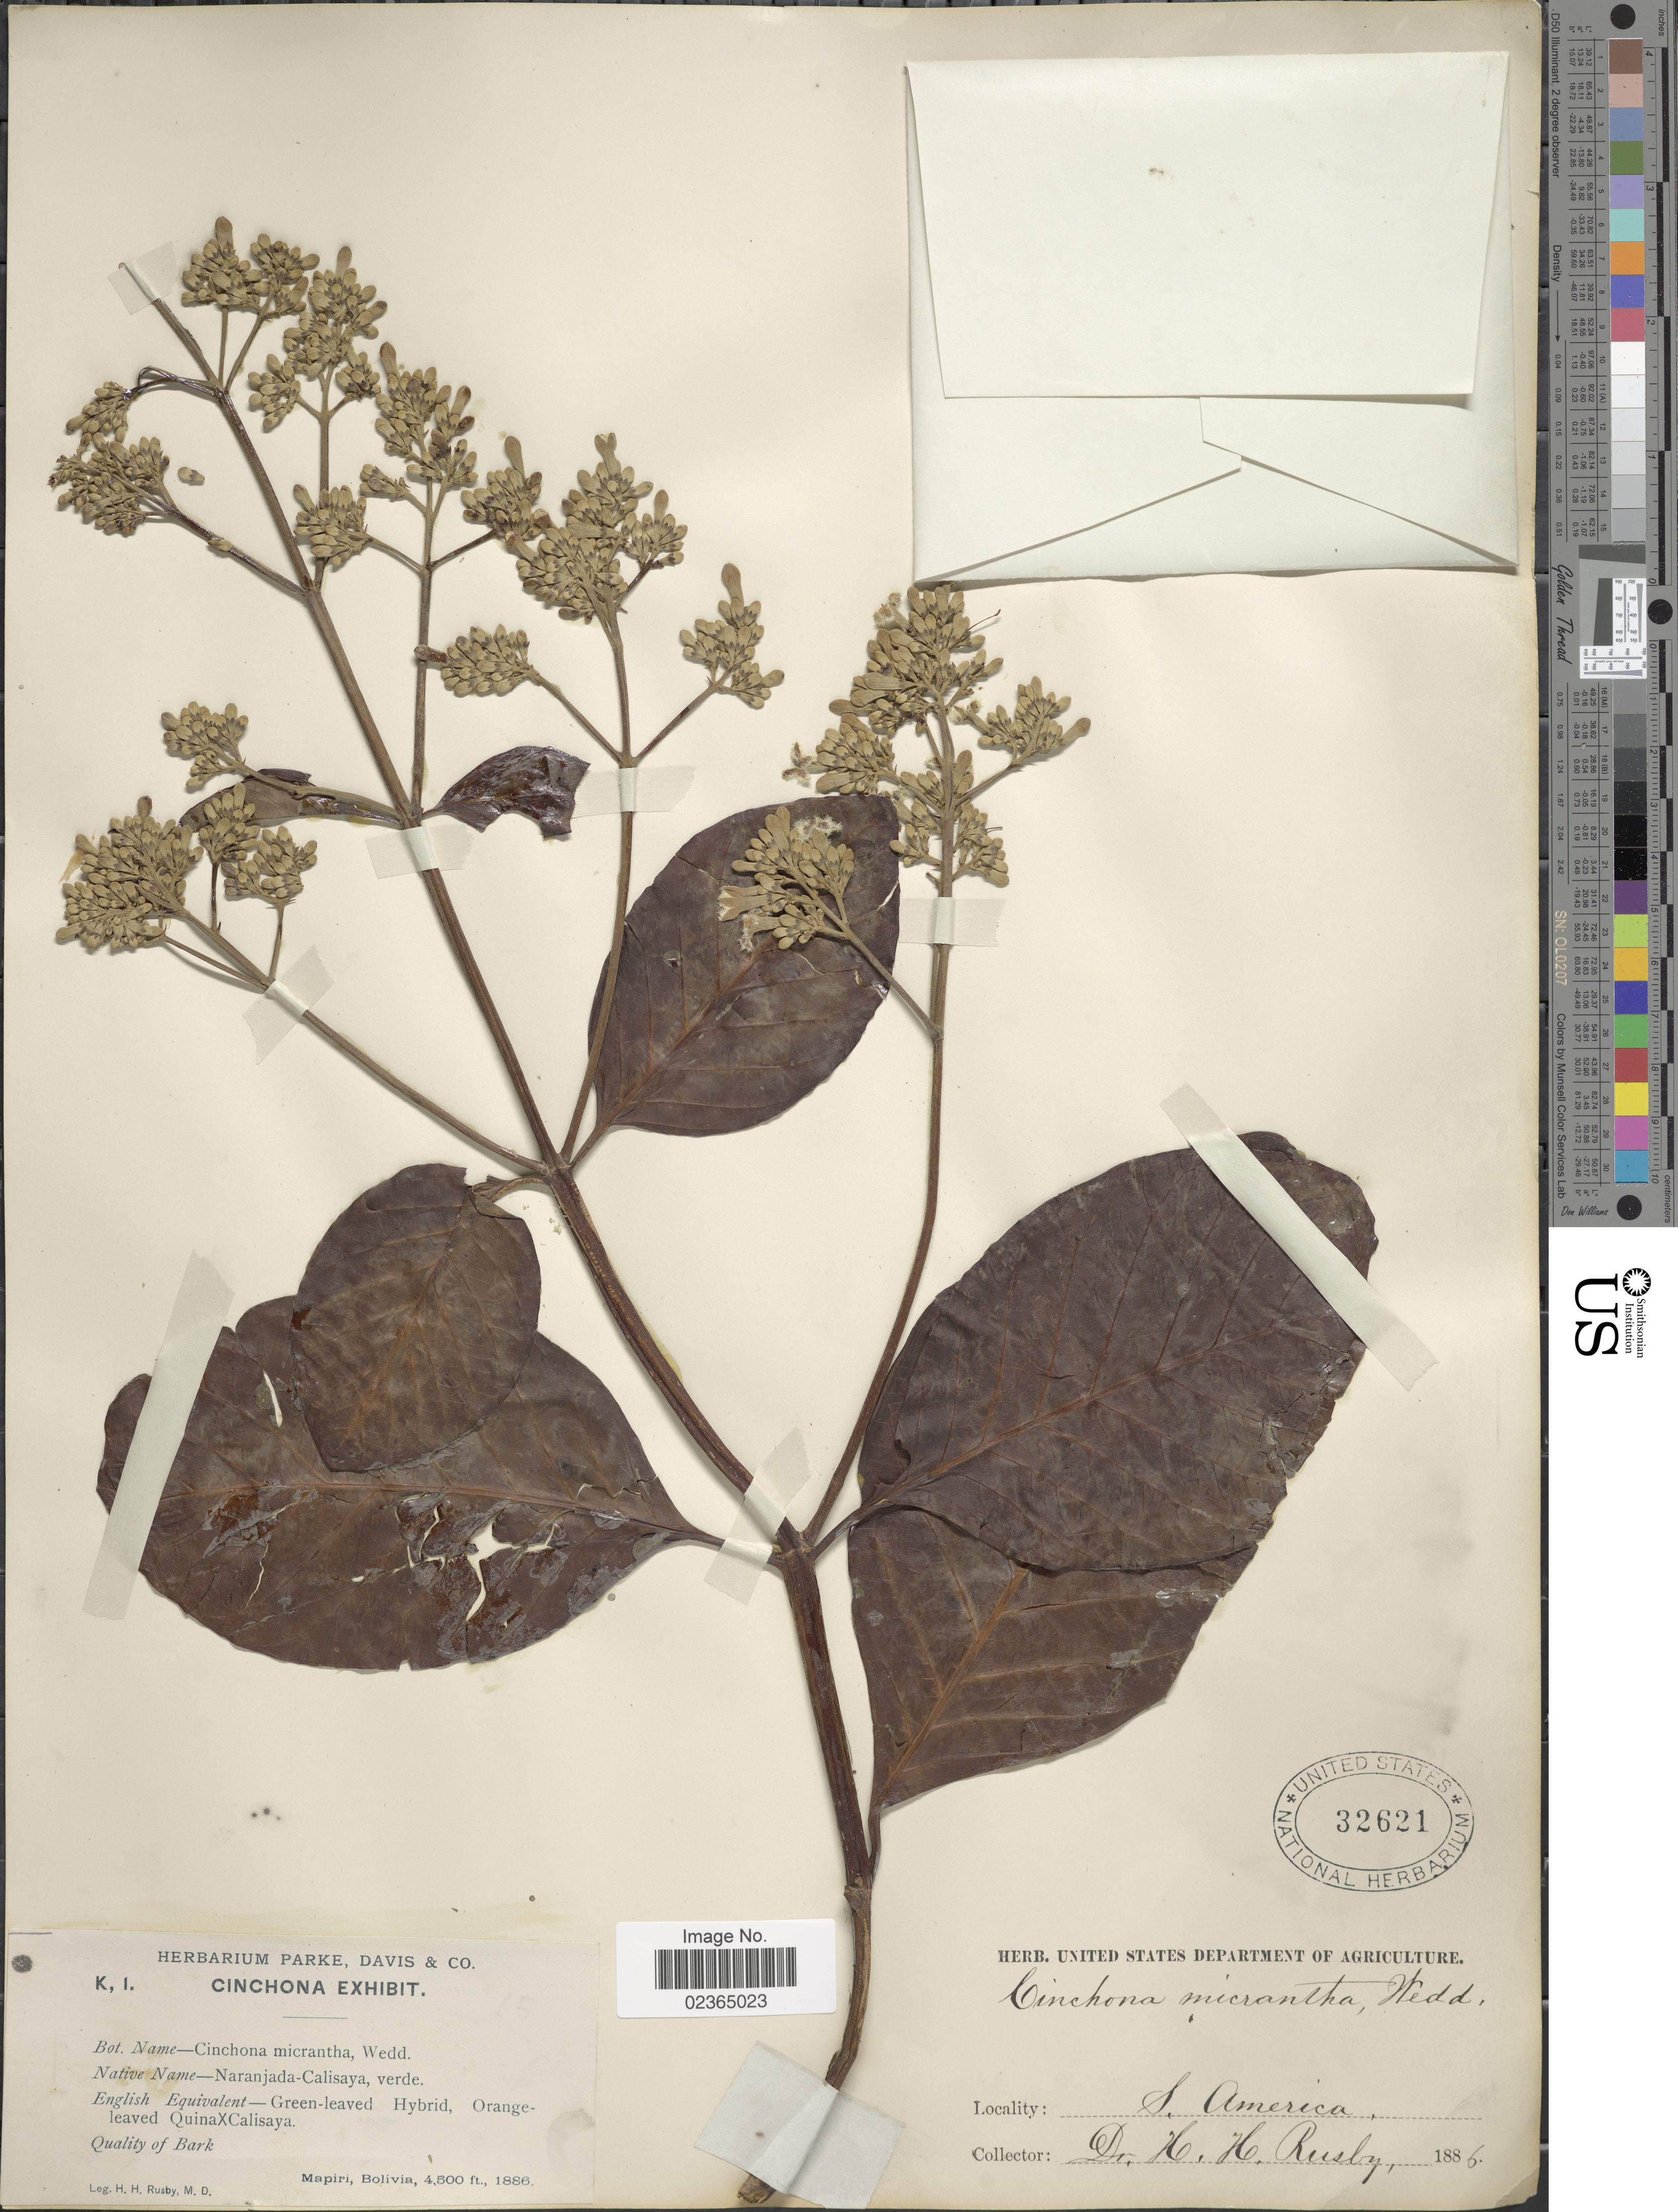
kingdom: Plantae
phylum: Tracheophyta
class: Magnoliopsida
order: Gentianales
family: Rubiaceae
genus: Cinchona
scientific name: Cinchona pubescens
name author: Vahl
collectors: H. H. Rusby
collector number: K, 1.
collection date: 1886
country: Bolivia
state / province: La Páz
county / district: Larecaja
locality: Mapiri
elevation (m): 1372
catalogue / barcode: US 32621